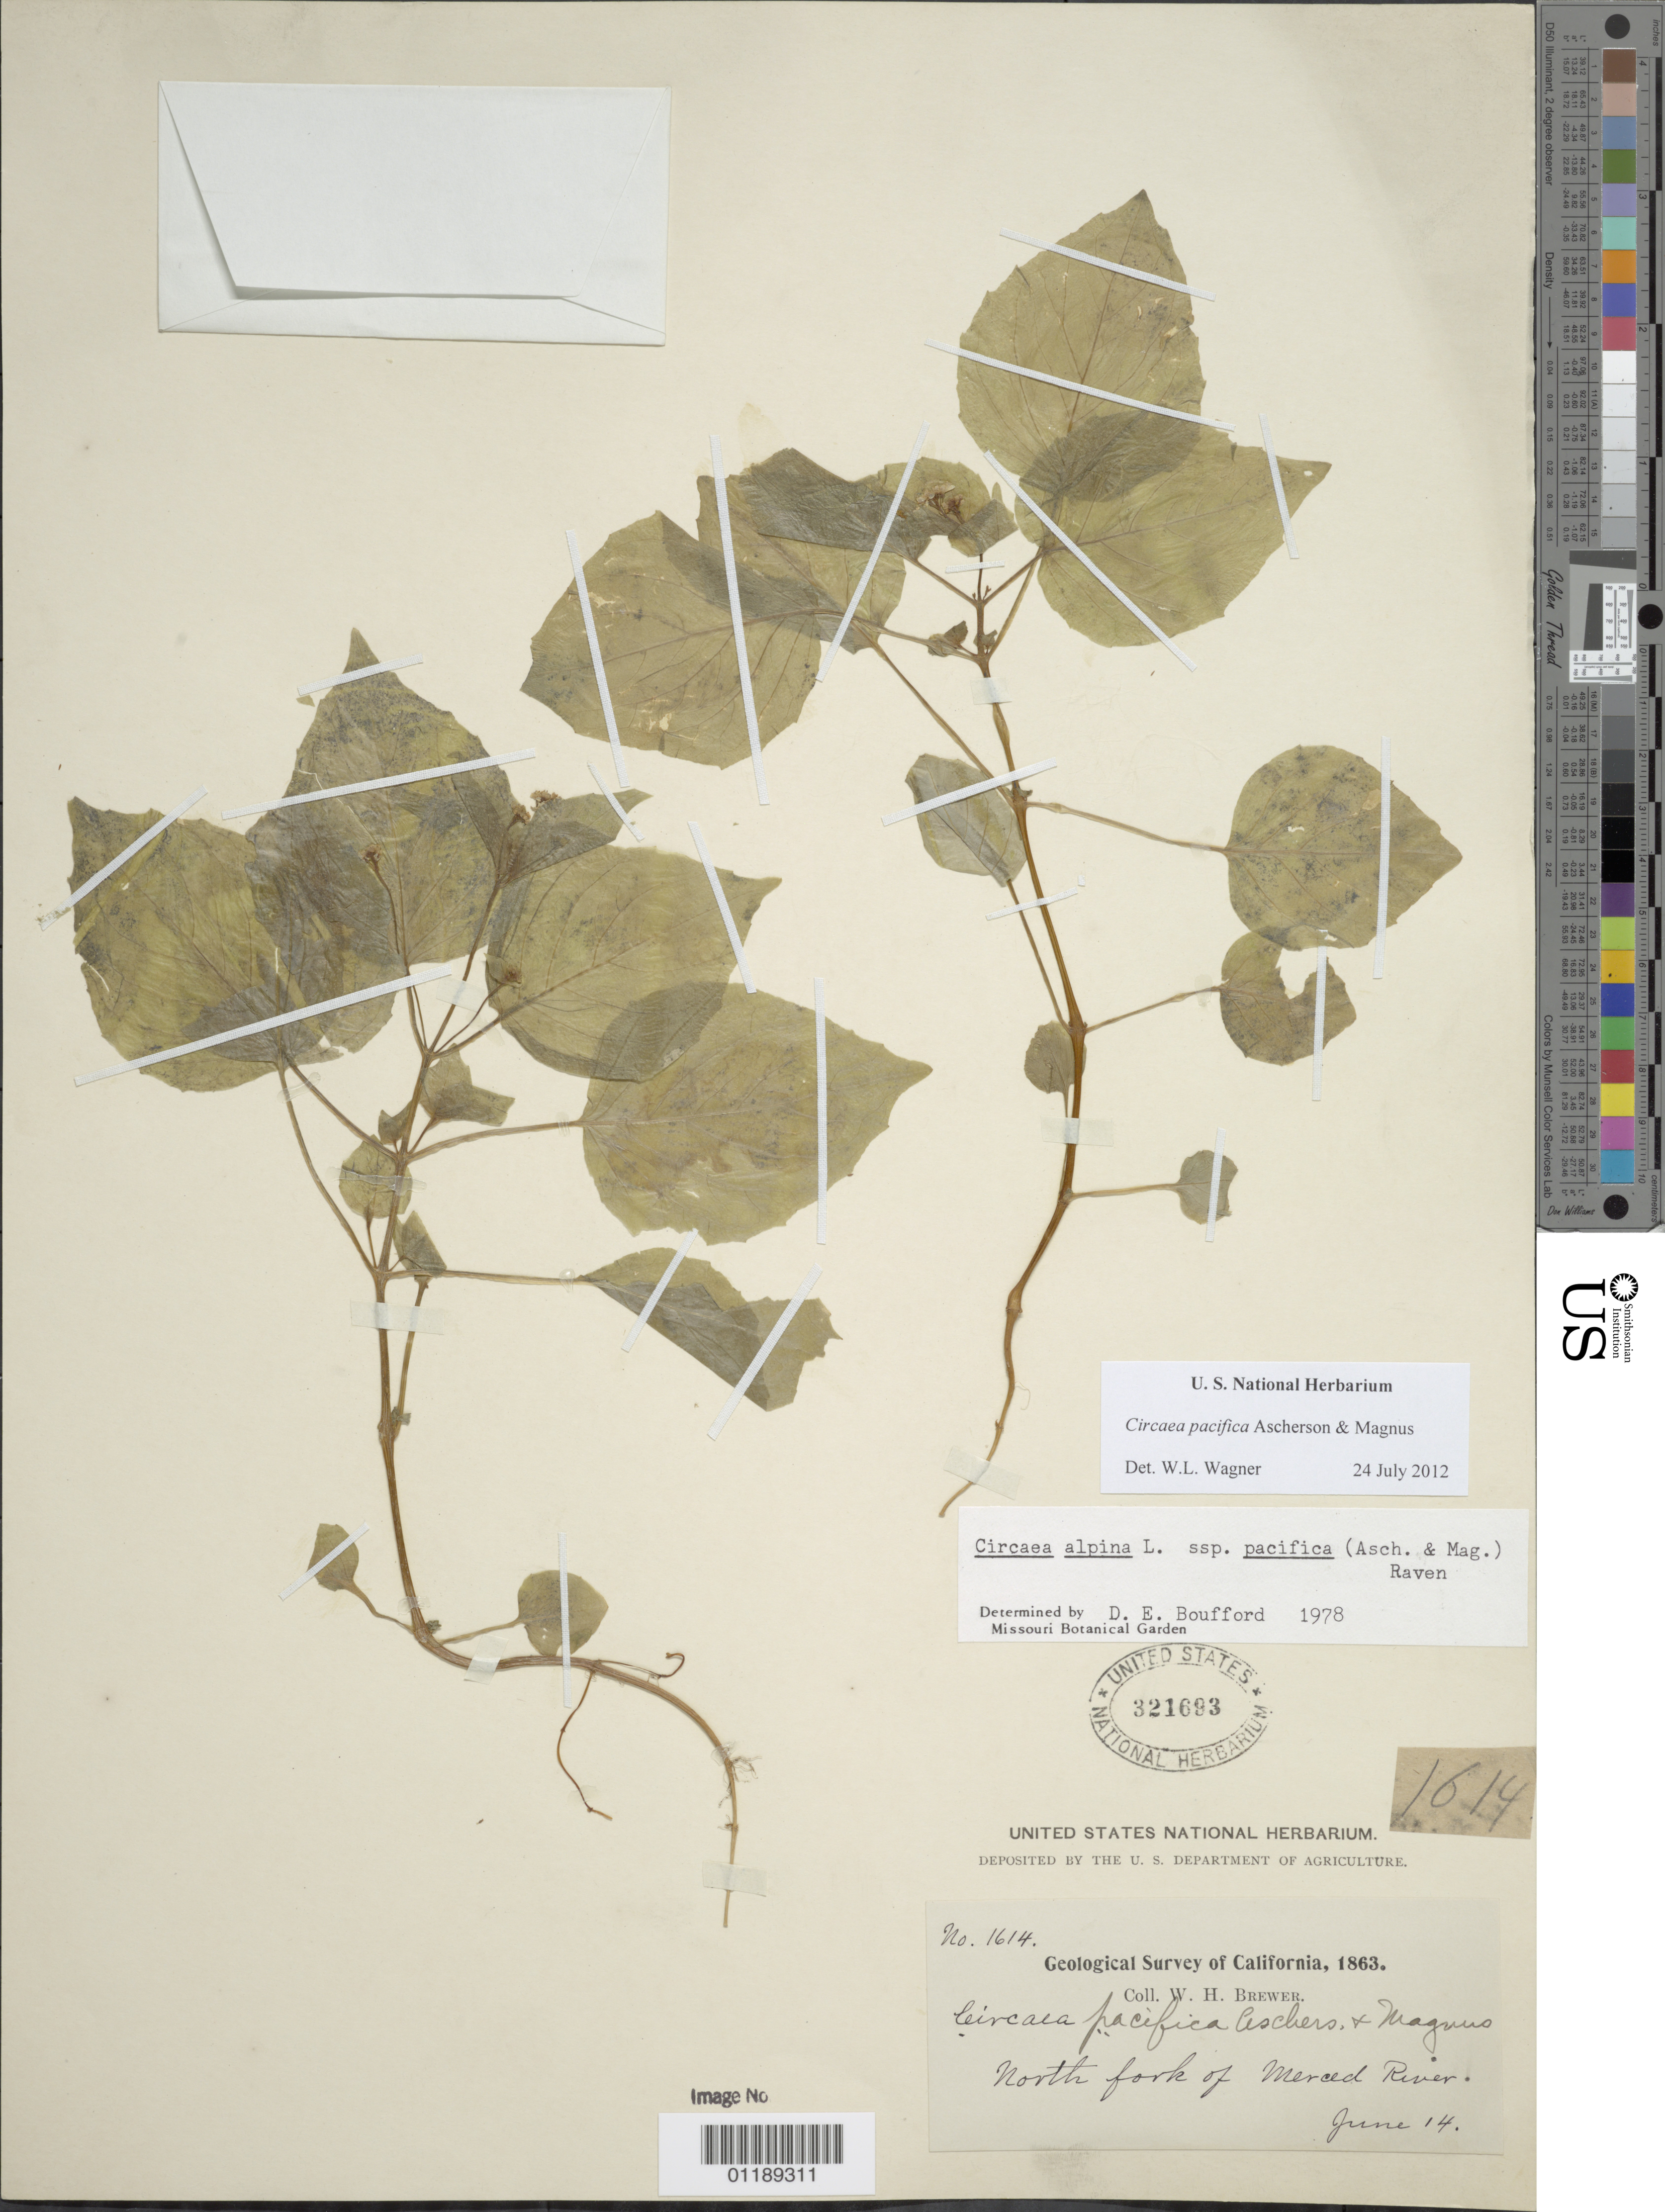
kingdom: Plantae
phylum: Tracheophyta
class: Magnoliopsida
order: Myrtales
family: Onagraceae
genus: Circaea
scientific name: Circaea pacifica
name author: Asch. & Magnus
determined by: Wagner, W. L., (BOT), Smithsonian Institution - National Museum of Natural History (UNITED STATES)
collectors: W. H. Brewer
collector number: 1614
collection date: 1863-06-14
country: United States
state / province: California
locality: North fork of Merced River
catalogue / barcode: US 321693